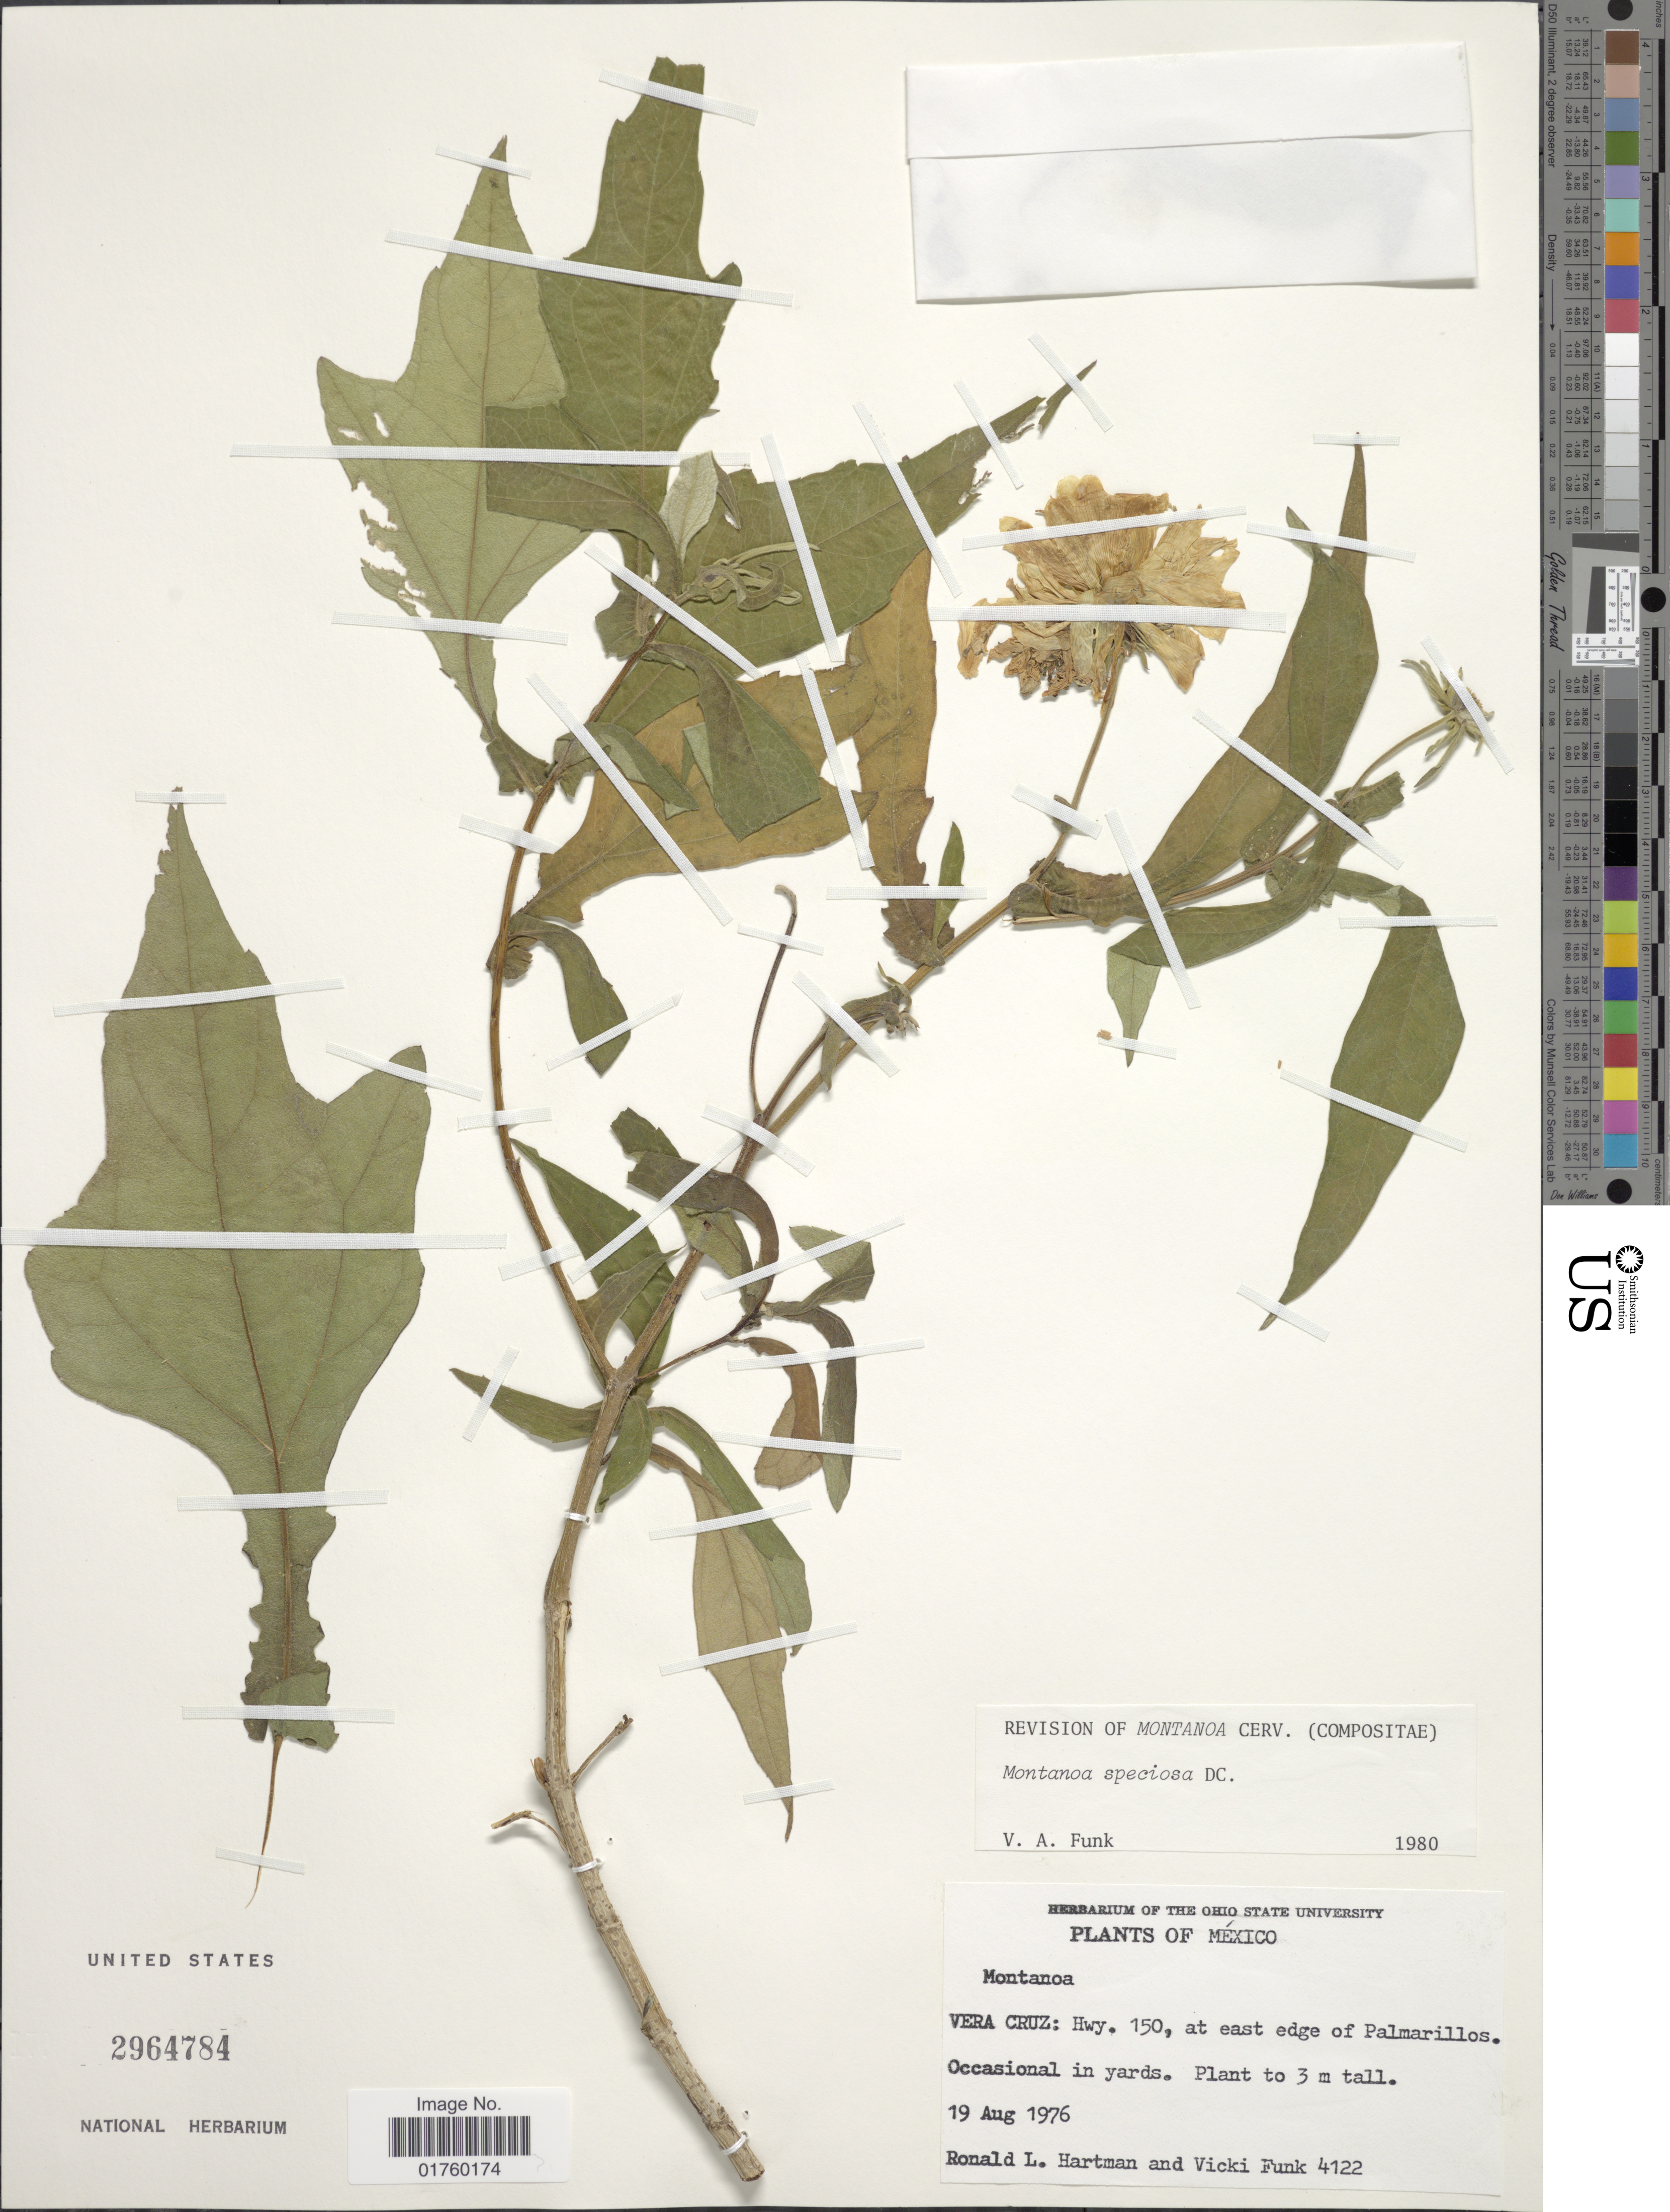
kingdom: Plantae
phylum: Tracheophyta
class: Magnoliopsida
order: Asterales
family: Asteraceae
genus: Montanoa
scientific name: Montanoa speciosa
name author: (DC.) Sch. Bip. ex K. Koch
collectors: R. Hartman & V. Funk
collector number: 4122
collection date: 1976-08-19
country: Mexico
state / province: Veracruz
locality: Hwy. 150, at east edge of Palmarillos, occasional in yards.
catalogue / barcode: US 2964784